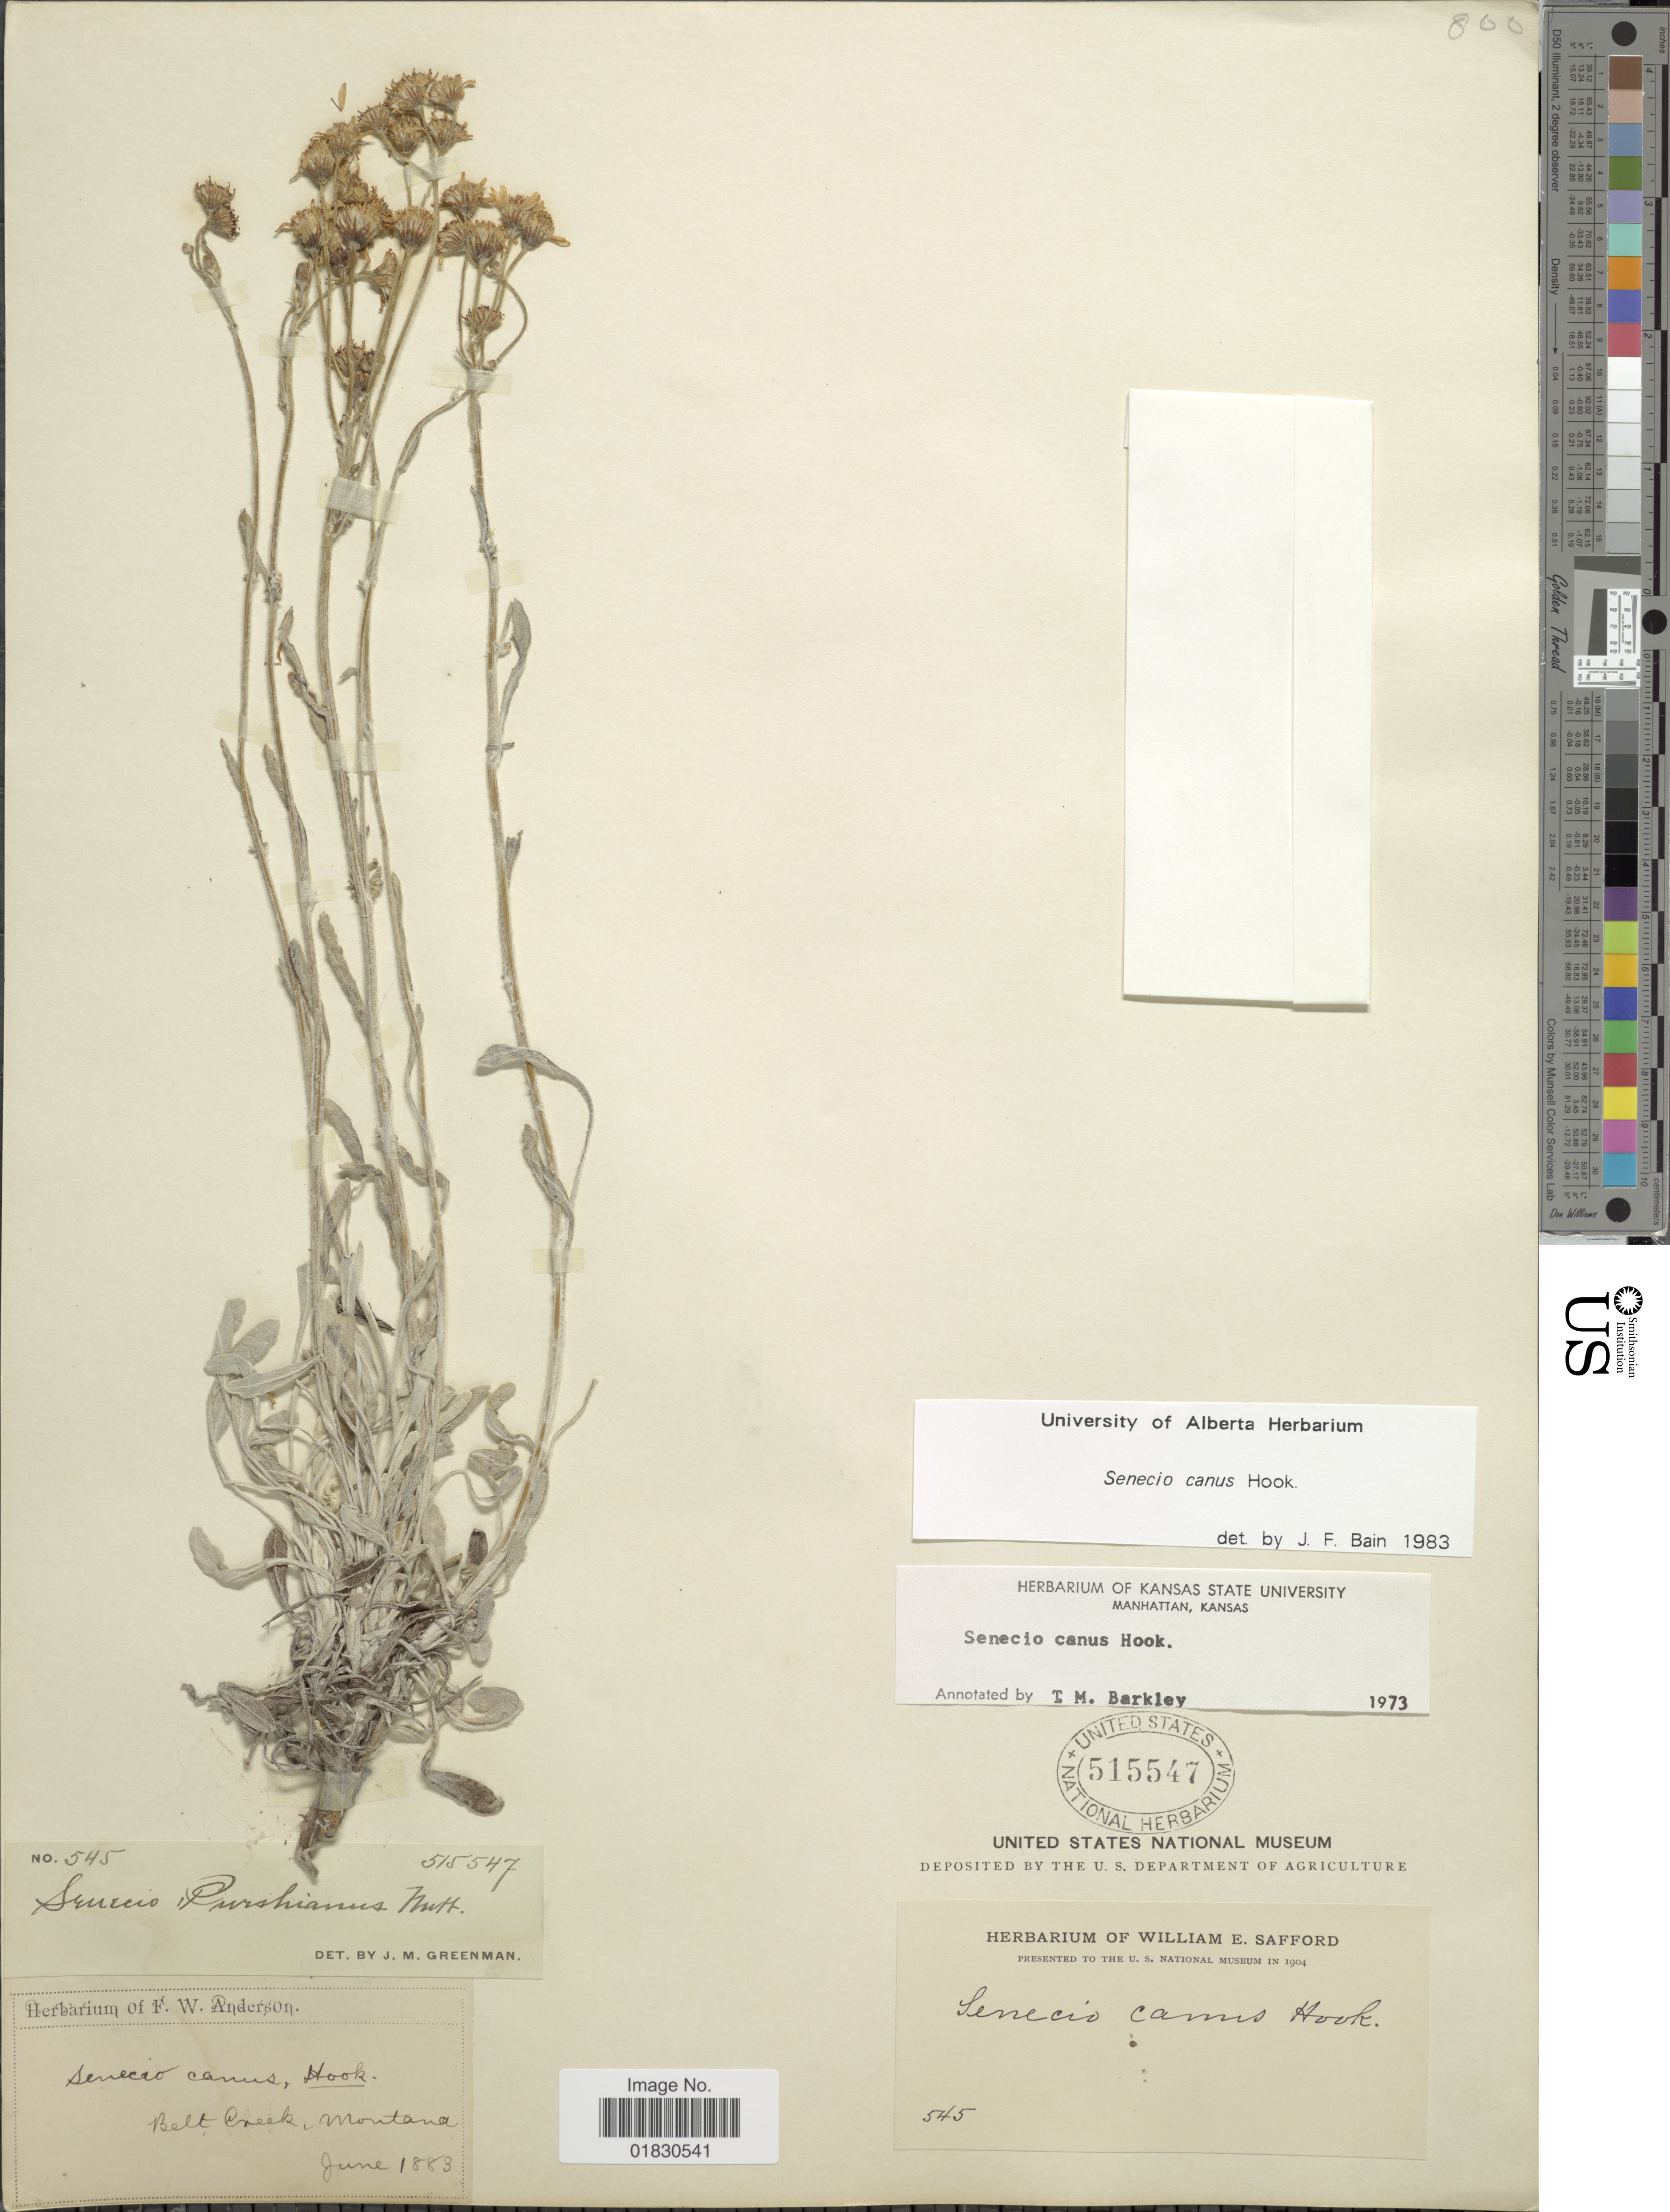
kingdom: Plantae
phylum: Tracheophyta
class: Magnoliopsida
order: Asterales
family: Asteraceae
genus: Packera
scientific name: Packera cana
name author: (Hook.) W.A. Weber & Á. Löve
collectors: ex herb. F.W. Anderson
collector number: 545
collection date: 1883-06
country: United States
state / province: Montana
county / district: Cascade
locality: Belt Creek, Montana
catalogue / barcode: US 515547